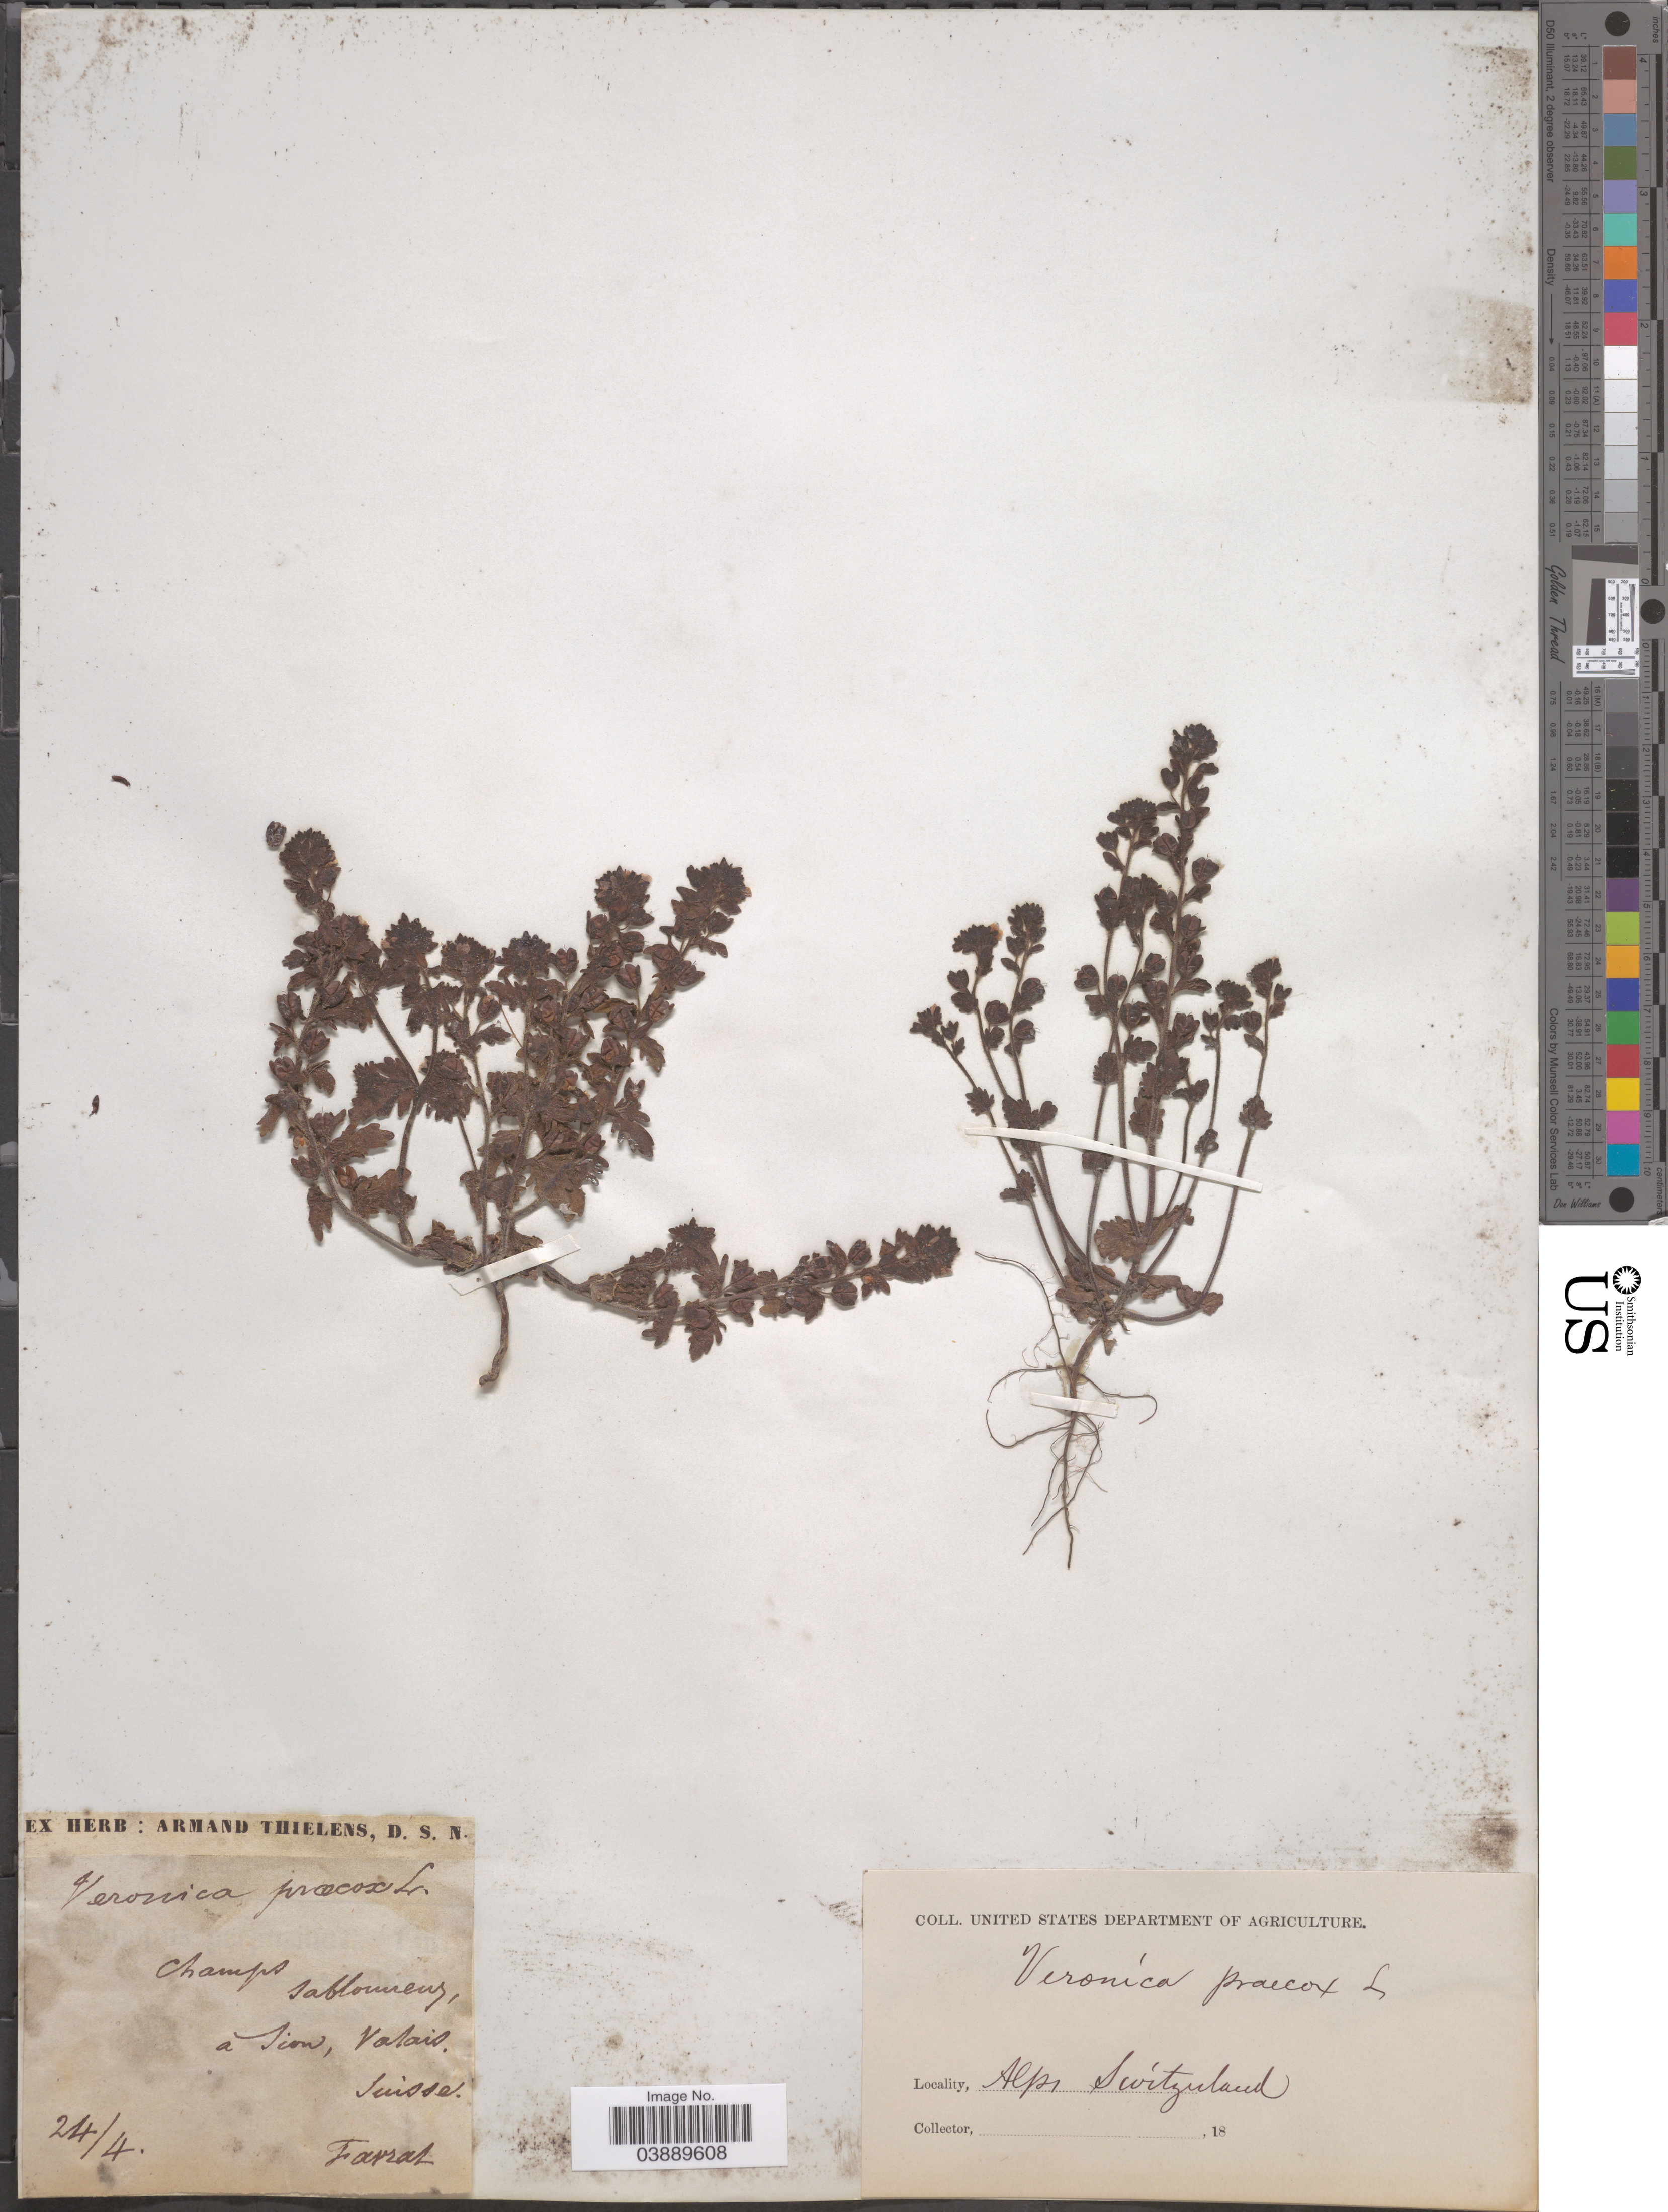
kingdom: Plantae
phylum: Tracheophyta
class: Magnoliopsida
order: Lamiales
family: Plantaginaceae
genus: Veronica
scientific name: Veronica praecox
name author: All.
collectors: L. Favrat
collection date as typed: Transcribed d/m/y: 24/4/18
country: Switzerland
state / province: Valais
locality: Champs. Sablouneux, a Sion. Suisse. Alps Switzerland.